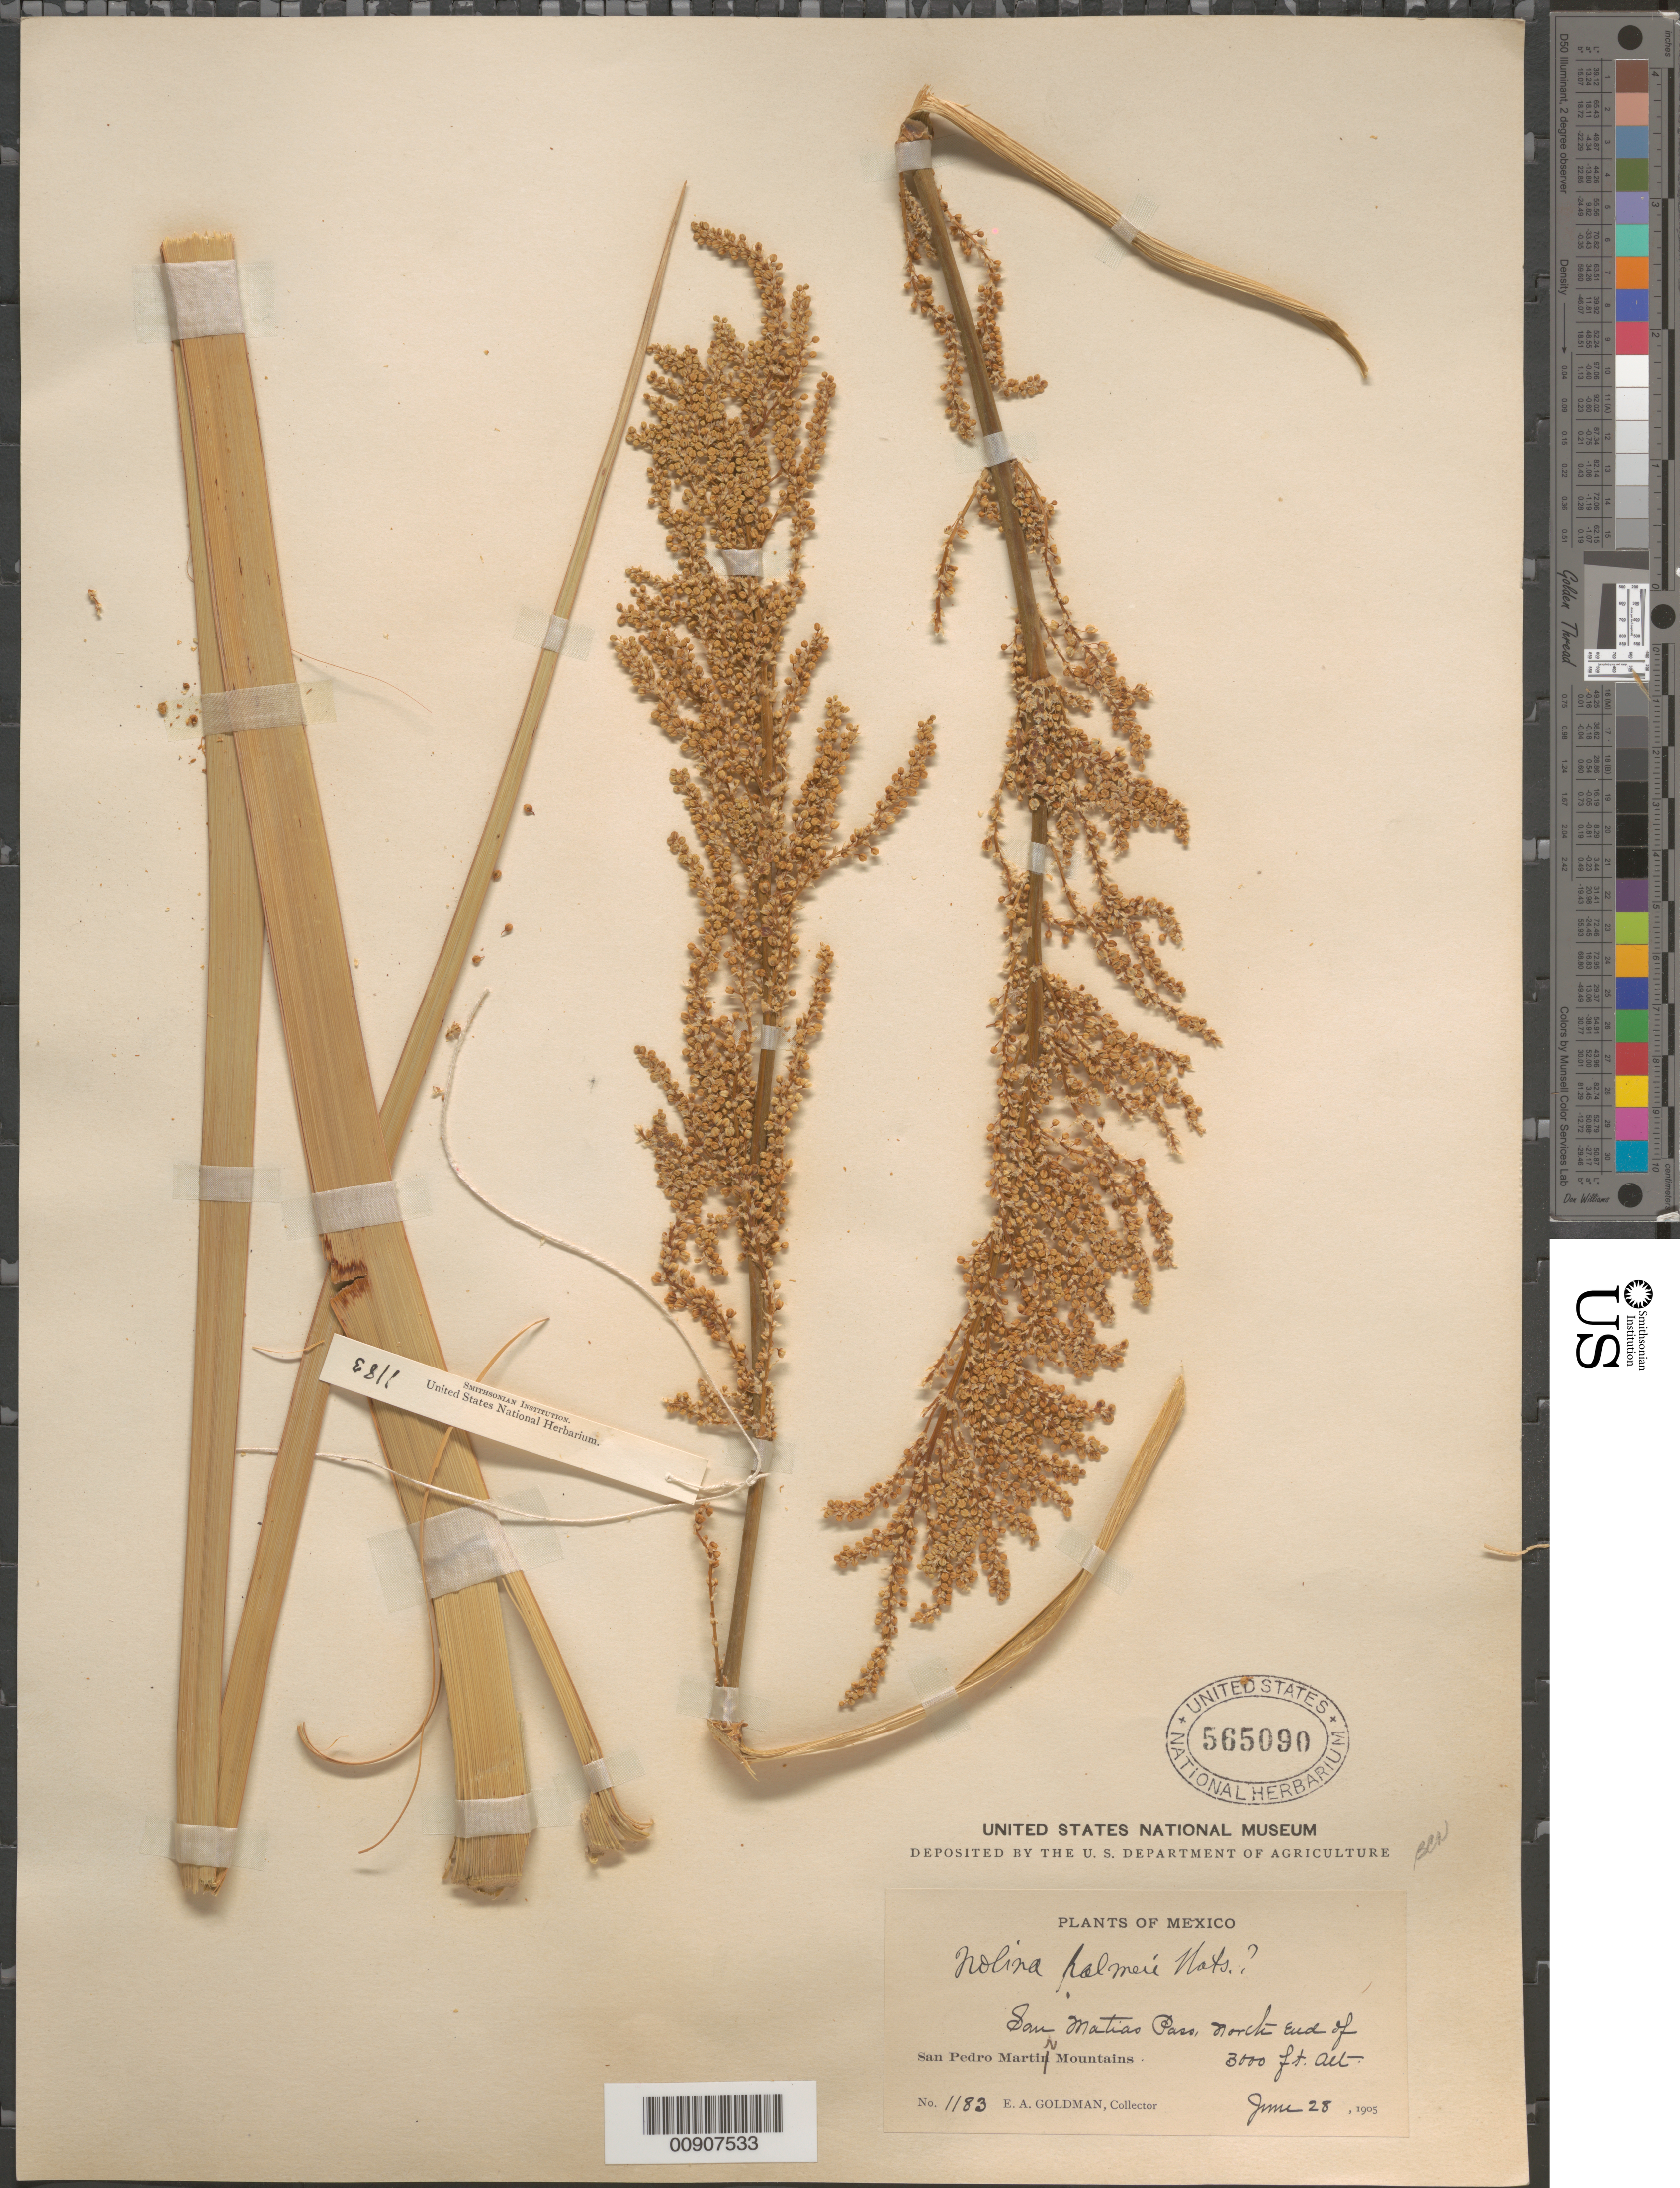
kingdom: Plantae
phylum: Tracheophyta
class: Liliopsida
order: Asparagales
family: Asparagaceae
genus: Nolina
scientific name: Nolina palmeri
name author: S. Watson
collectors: E. A. Goldman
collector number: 1183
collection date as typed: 28 Jun 1905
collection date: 1905-06-28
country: Mexico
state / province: Baja California Norte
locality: San Matias Pass, north end of San Pedro Martir Mountains.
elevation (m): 914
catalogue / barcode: US 565090